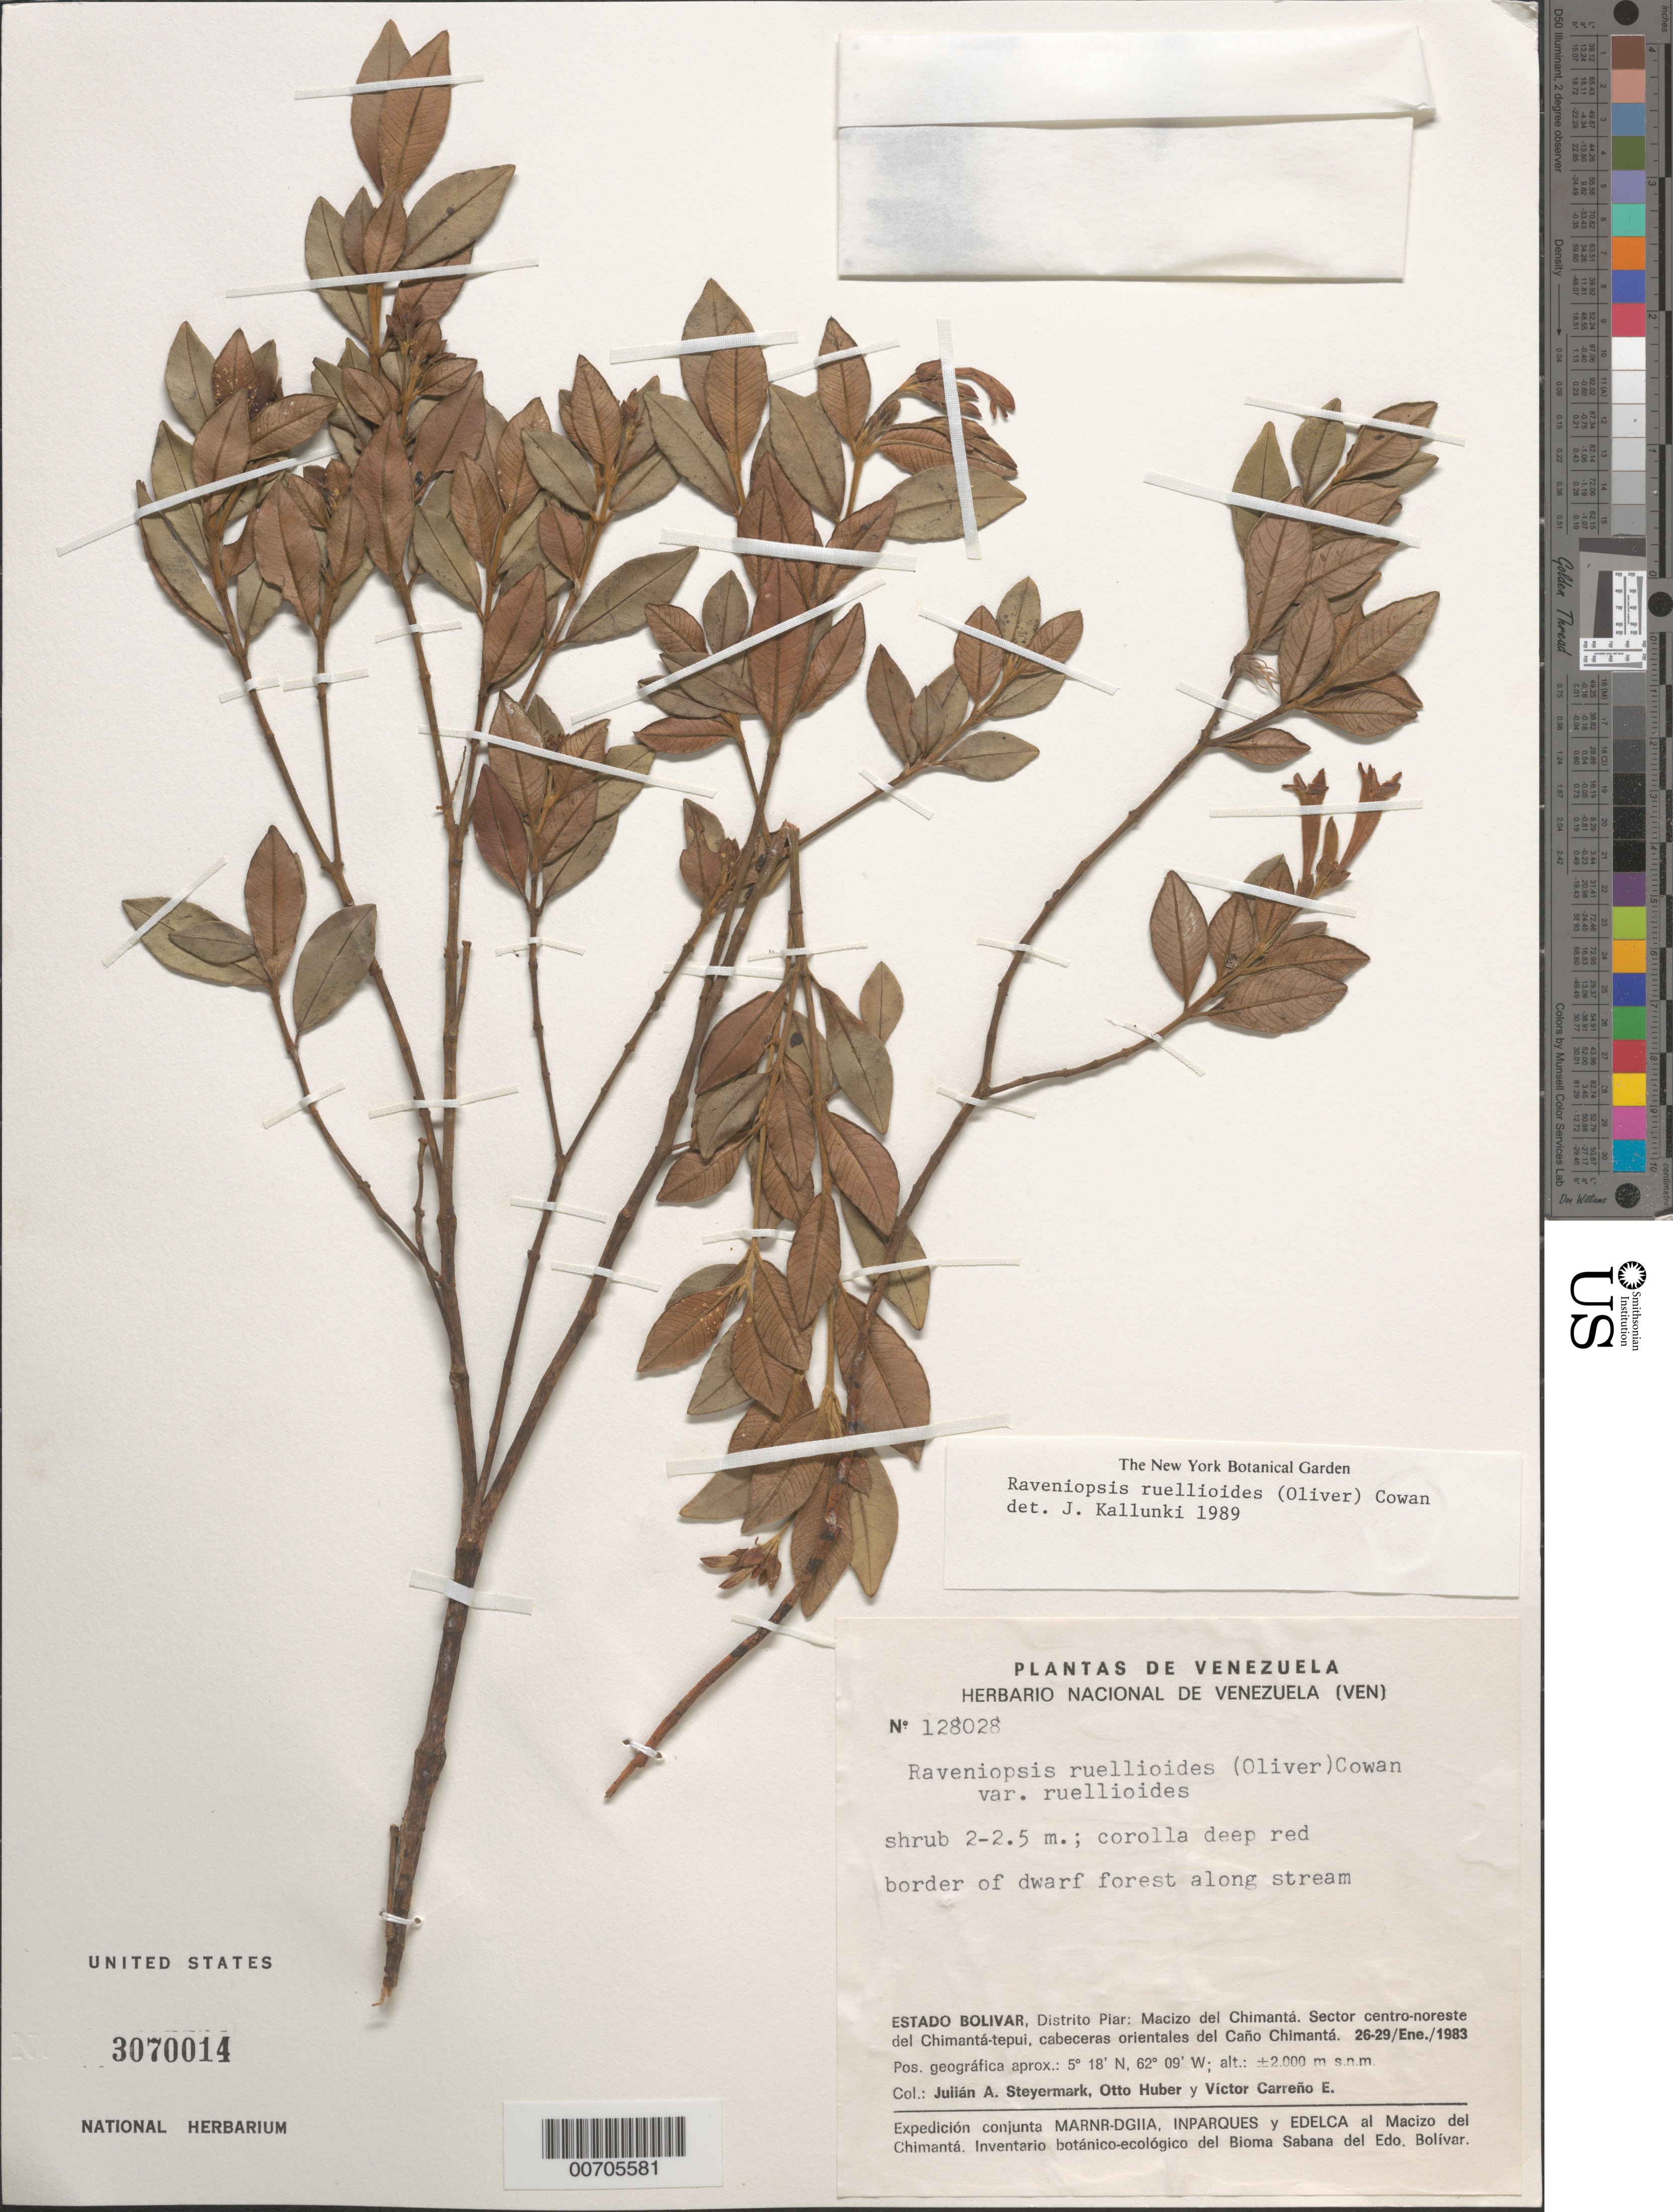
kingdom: Plantae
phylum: Tracheophyta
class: Magnoliopsida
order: Sapindales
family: Rutaceae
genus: Raveniopsis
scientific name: Raveniopsis ruellioides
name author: (Oliv.) R.S. Cowan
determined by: Kallunki, Jacquelyn A.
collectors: J. Steyermark, O. Huber & V. Carreño E.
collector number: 128028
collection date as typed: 26-Jan-83 to 29-Jan-83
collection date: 1983-01-26/1983-01-29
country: Venezuela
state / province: Bolívar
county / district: Piar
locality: Macizo del Chimantá, sector centro-noreste del Chimantá-tepuí, cabeceras orientales del Caño Chimantá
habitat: Border of dwarf forest along stream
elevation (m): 2000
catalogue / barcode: US 3070014